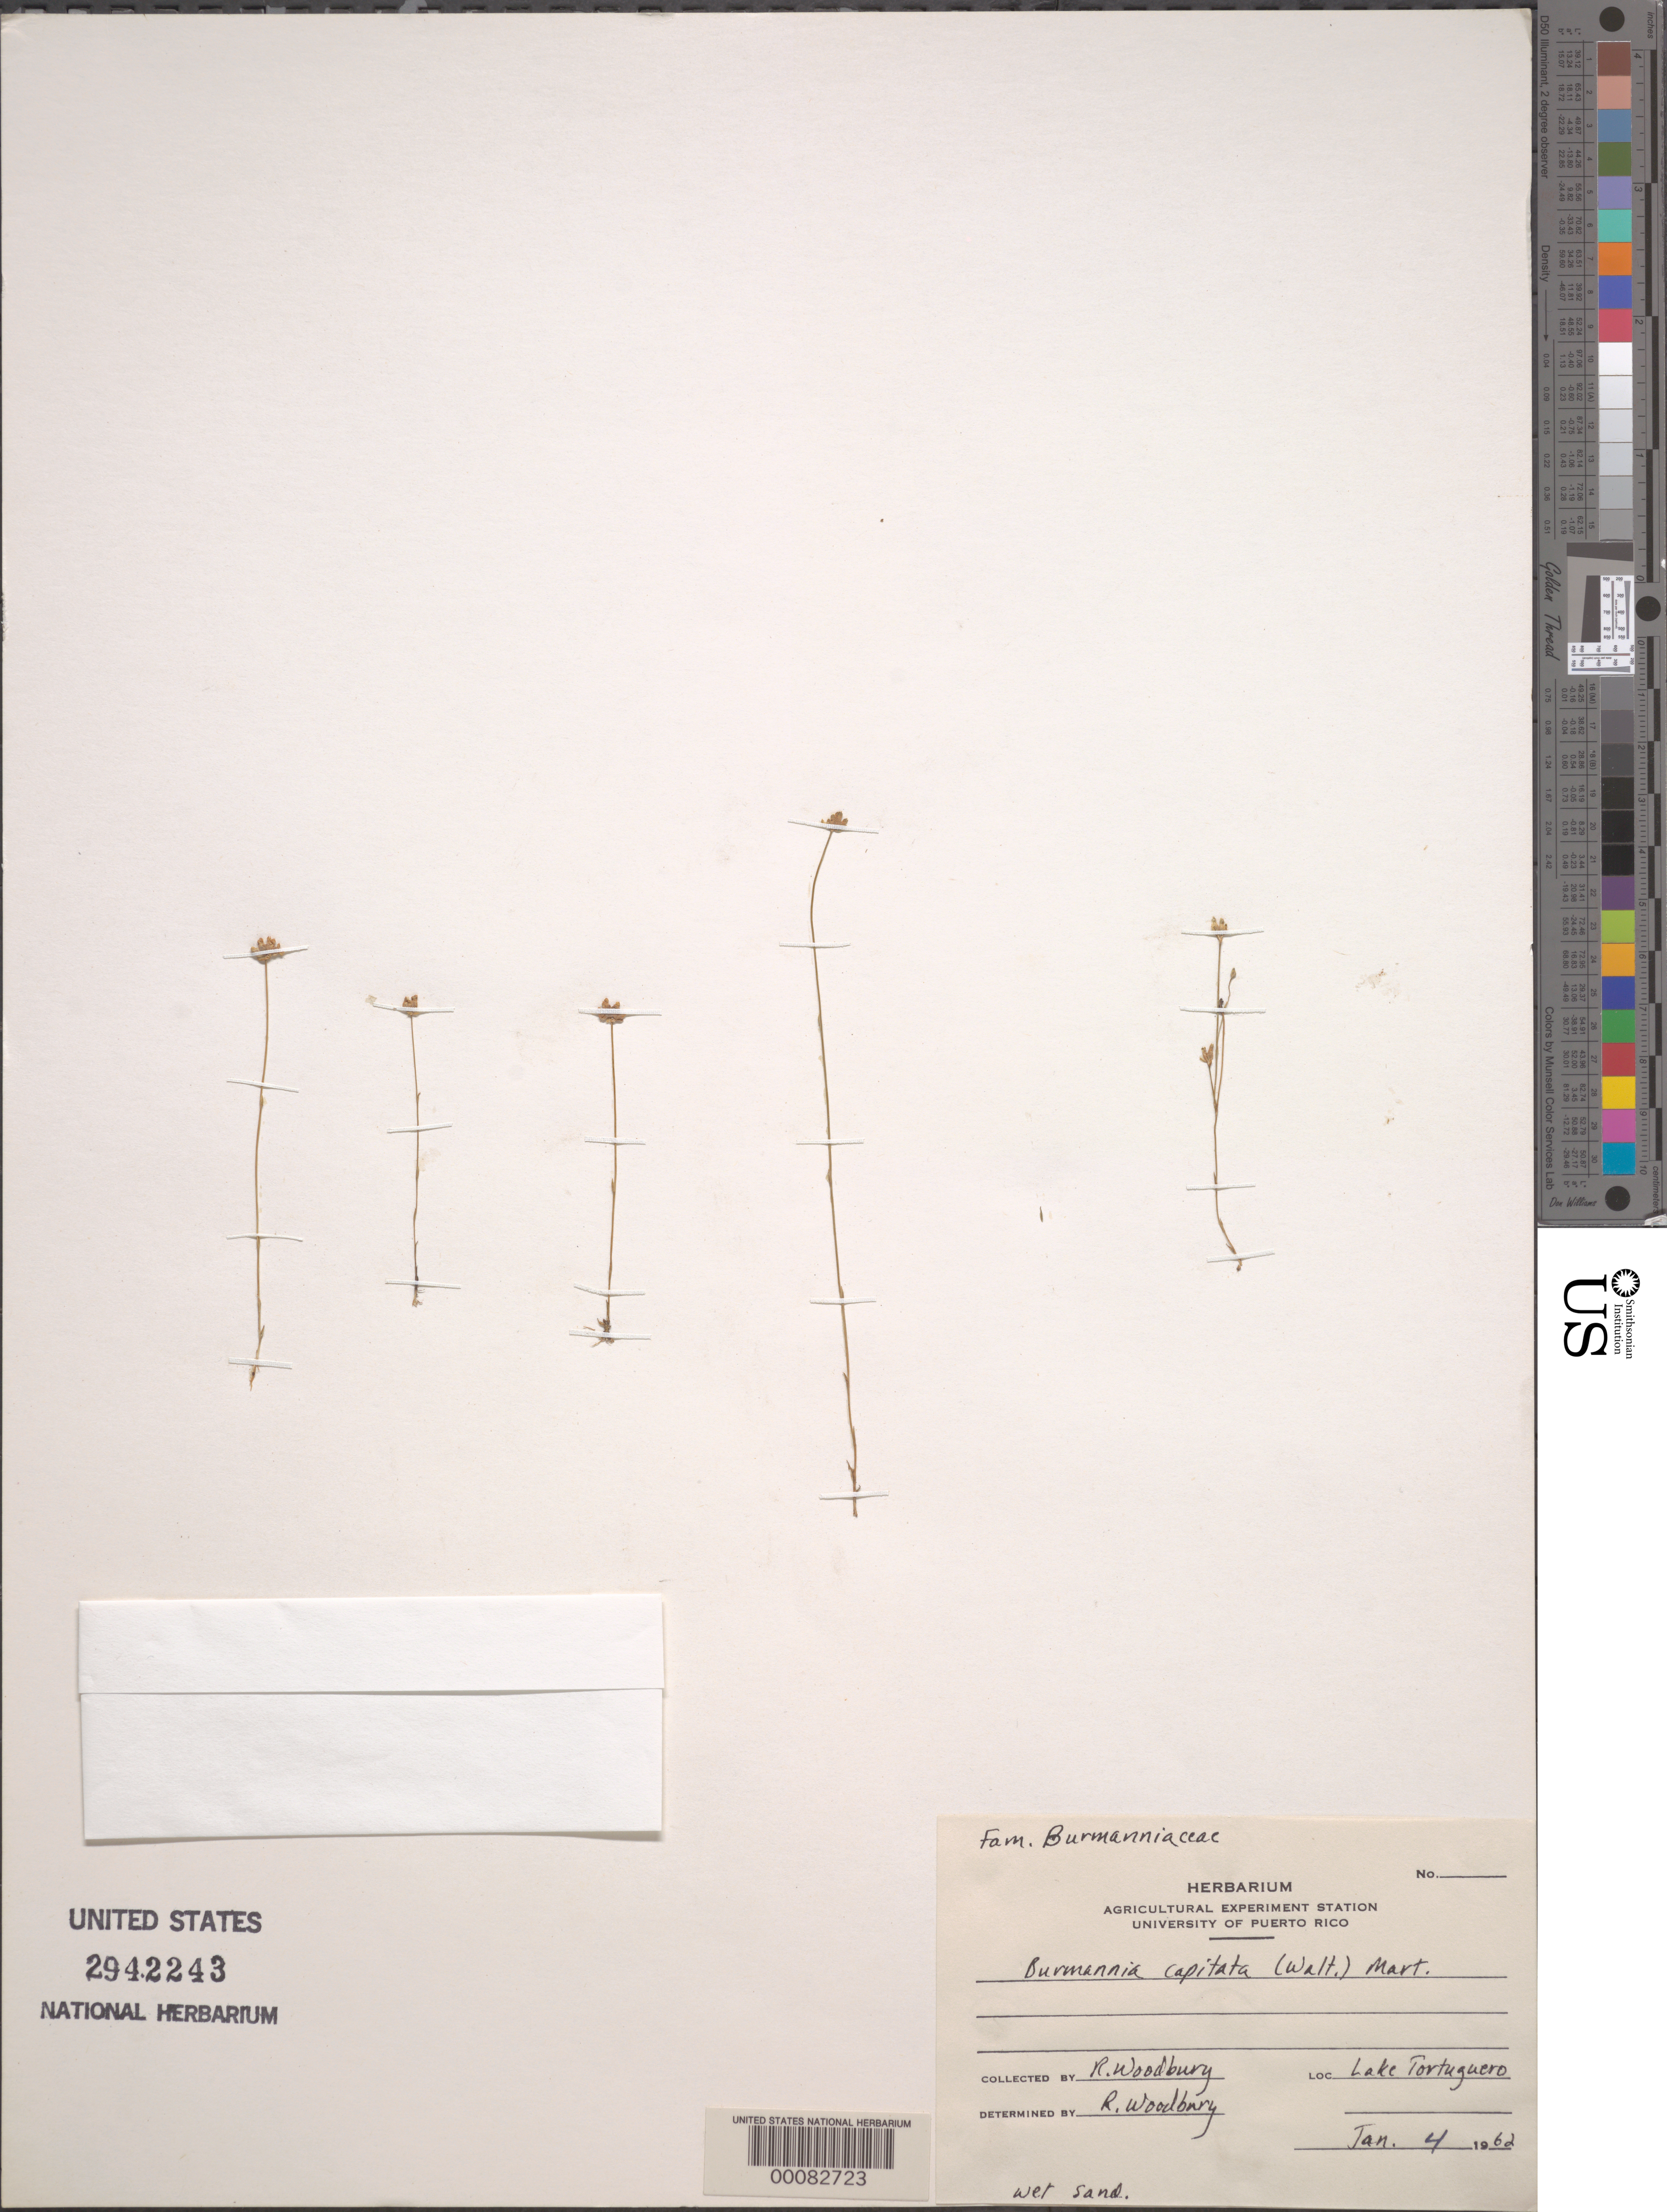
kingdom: Plantae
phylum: Tracheophyta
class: Liliopsida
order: Dioscoreales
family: Burmanniaceae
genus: Burmannia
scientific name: Burmannia capitata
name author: (Walter ex J.F. Gmel.) Mart.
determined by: Woodbury, R. O.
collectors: R. O. Woodbury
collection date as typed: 04 Jan 1962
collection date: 1962-01-04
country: Puerto Rico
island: Puerto Rico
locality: Lake Tortuguero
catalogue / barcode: US 2942243